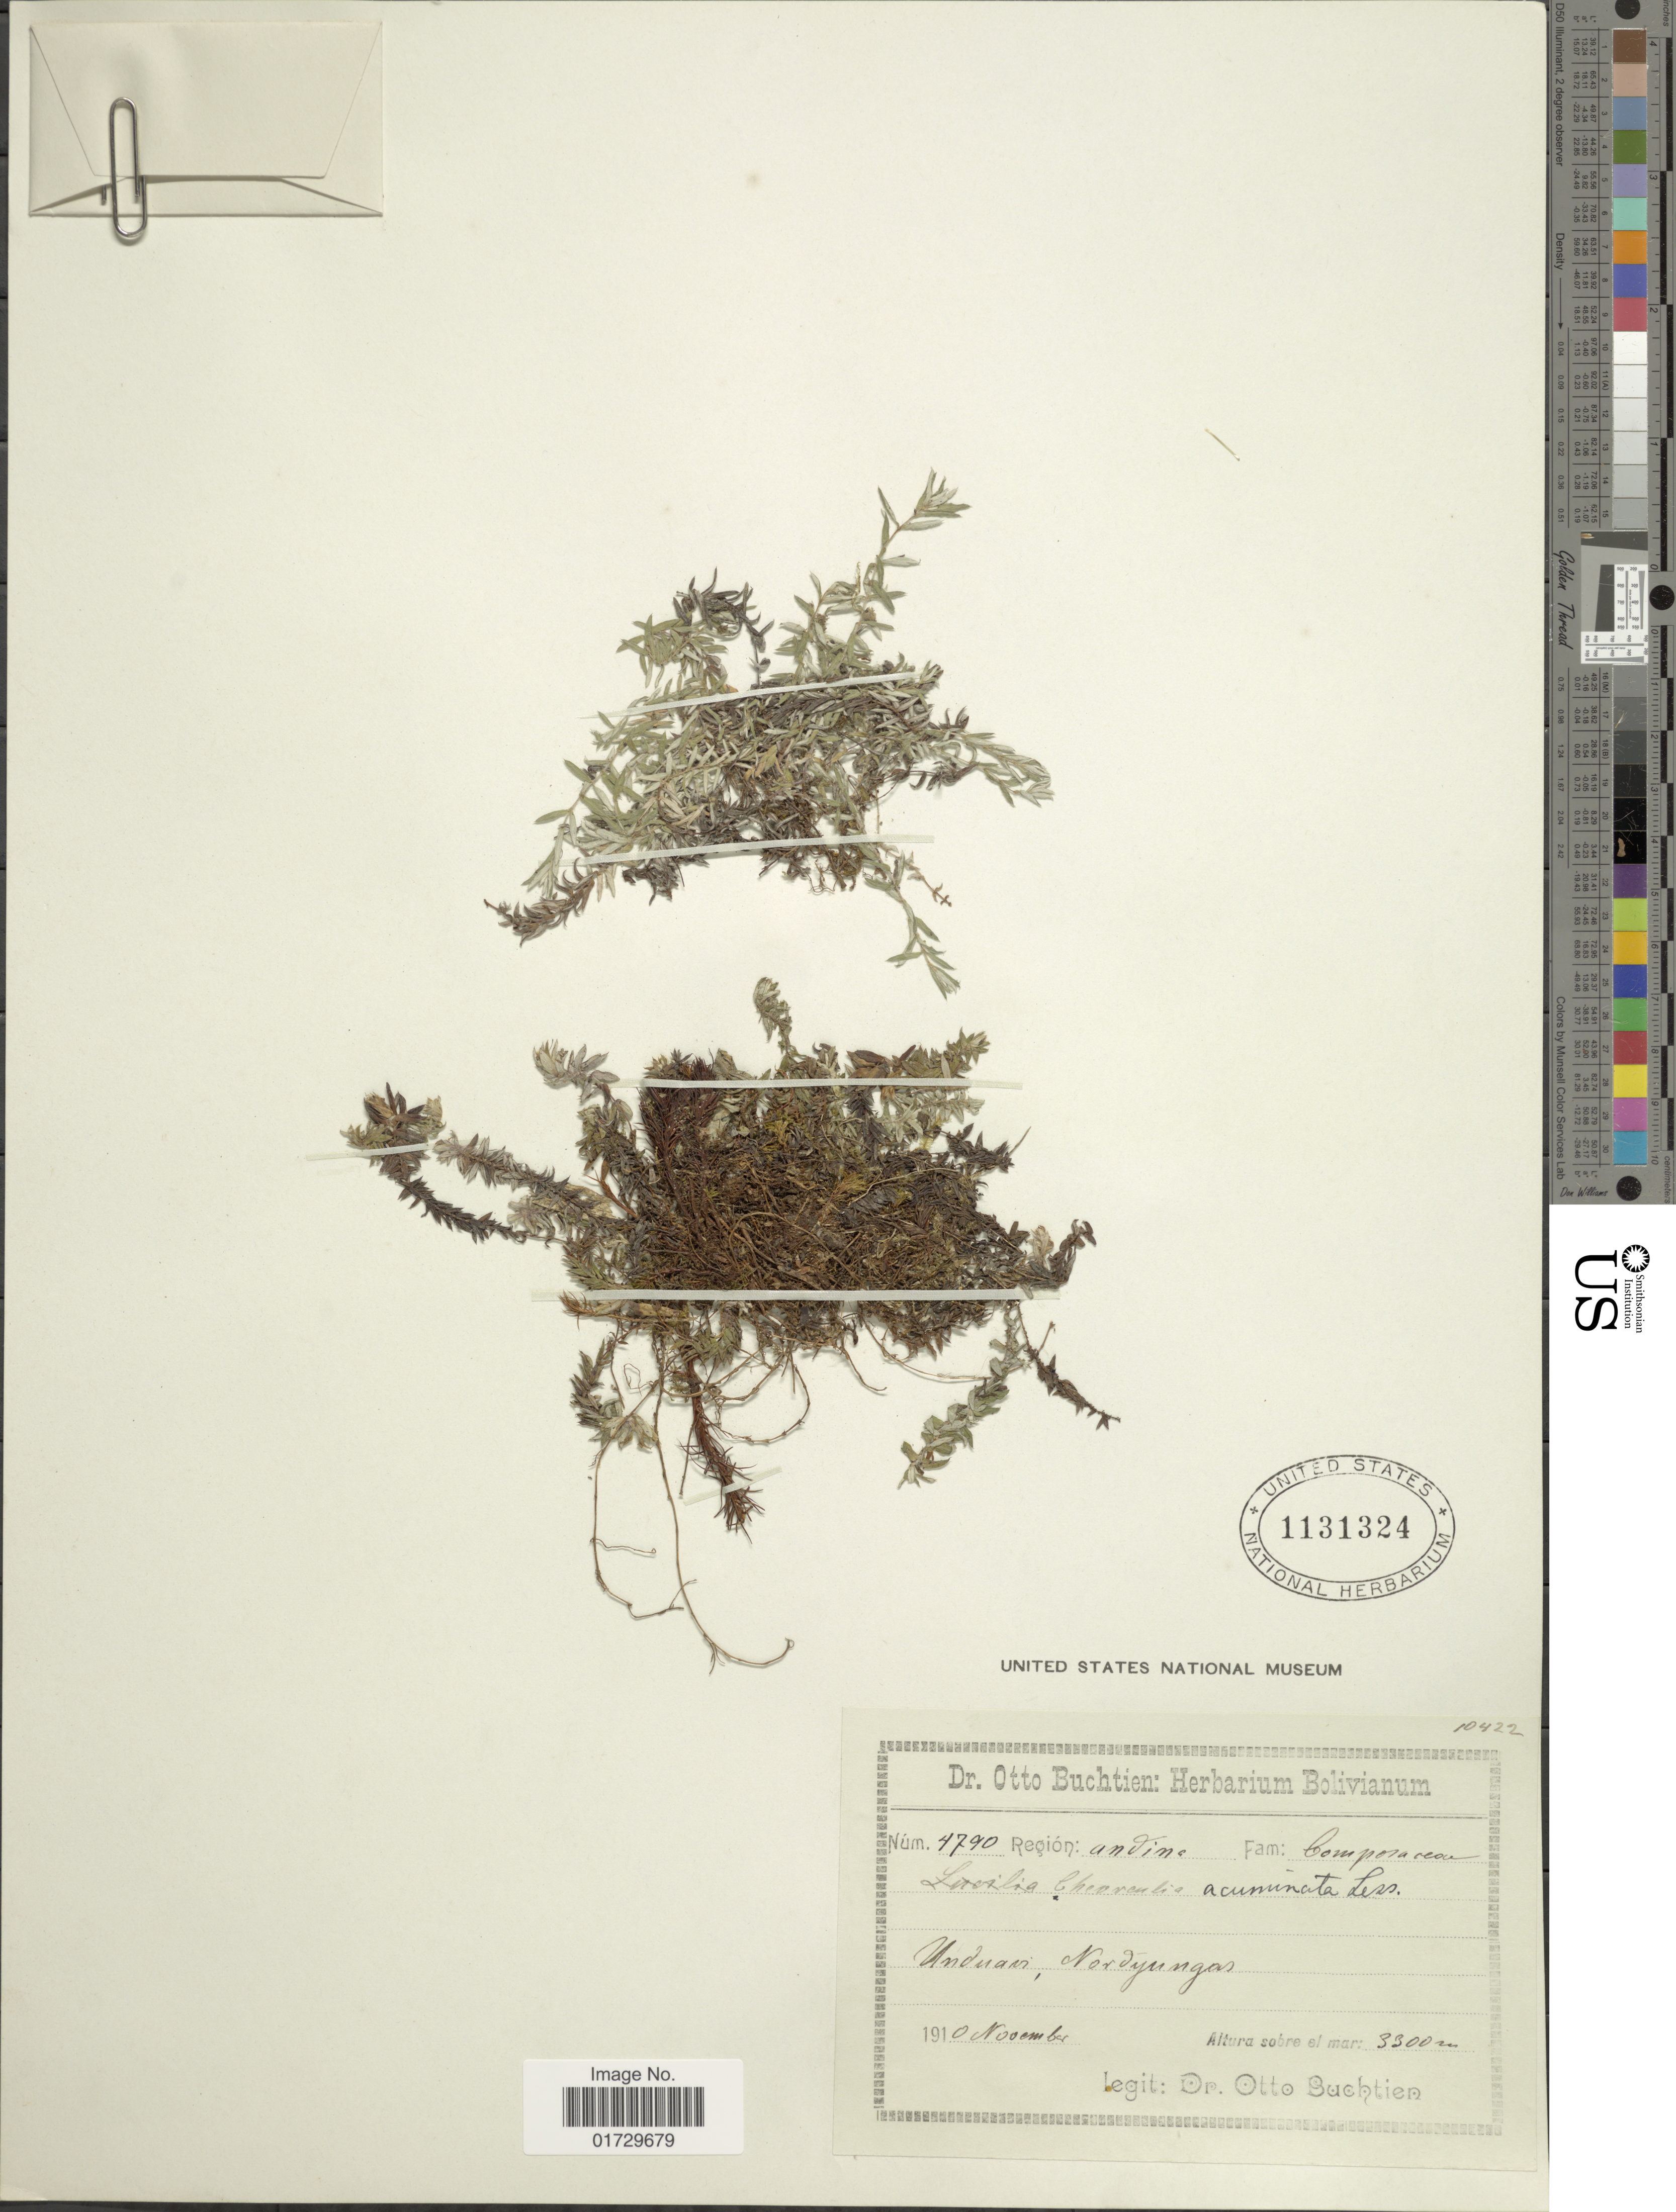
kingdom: Plantae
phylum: Tracheophyta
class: Magnoliopsida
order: Asterales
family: Asteraceae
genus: Chevreulia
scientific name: Chevreulia acuminata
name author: Less.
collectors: O. Buchtien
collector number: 4790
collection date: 1910-11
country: Bolivia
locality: Region Anvine, Unduan, Nordyungas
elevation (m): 3300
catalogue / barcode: US 1131324